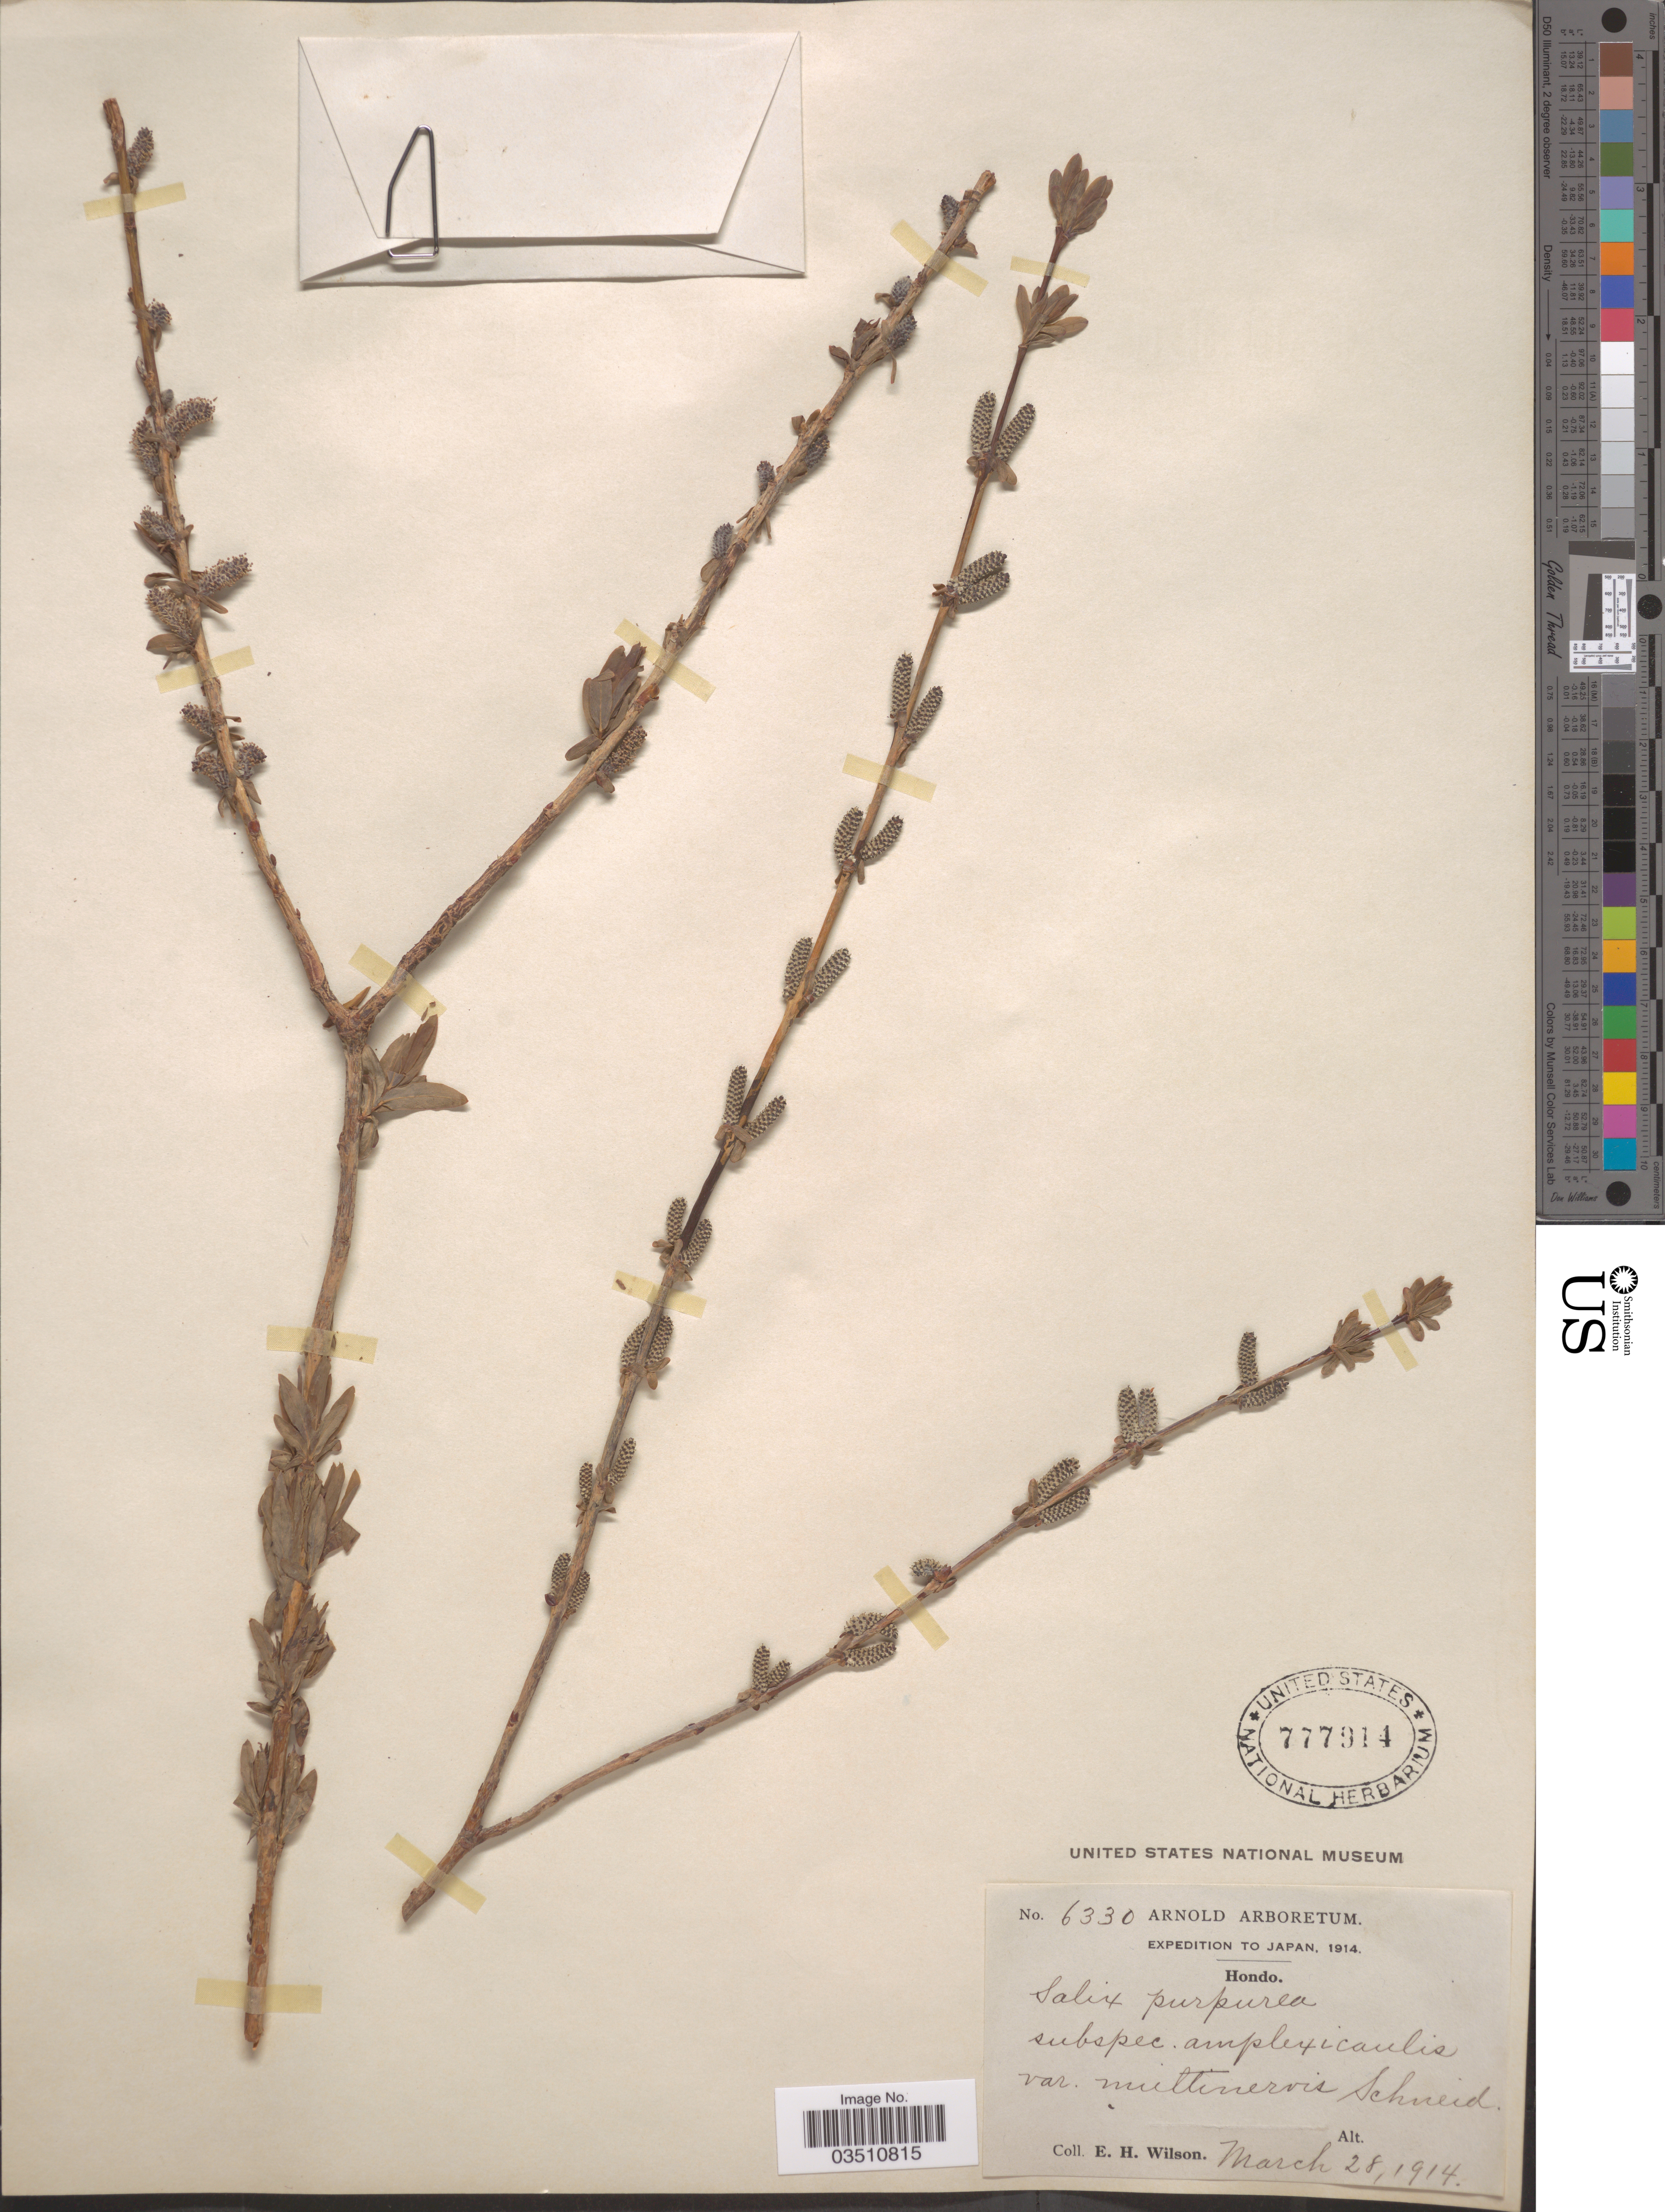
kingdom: Plantae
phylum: Tracheophyta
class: Magnoliopsida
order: Malpighiales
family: Salicaceae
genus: Salix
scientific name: Salix integra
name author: Thunb.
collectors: E. Wilson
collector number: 6330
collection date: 1914-03-28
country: Japan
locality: Hondo.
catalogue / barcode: US 777914